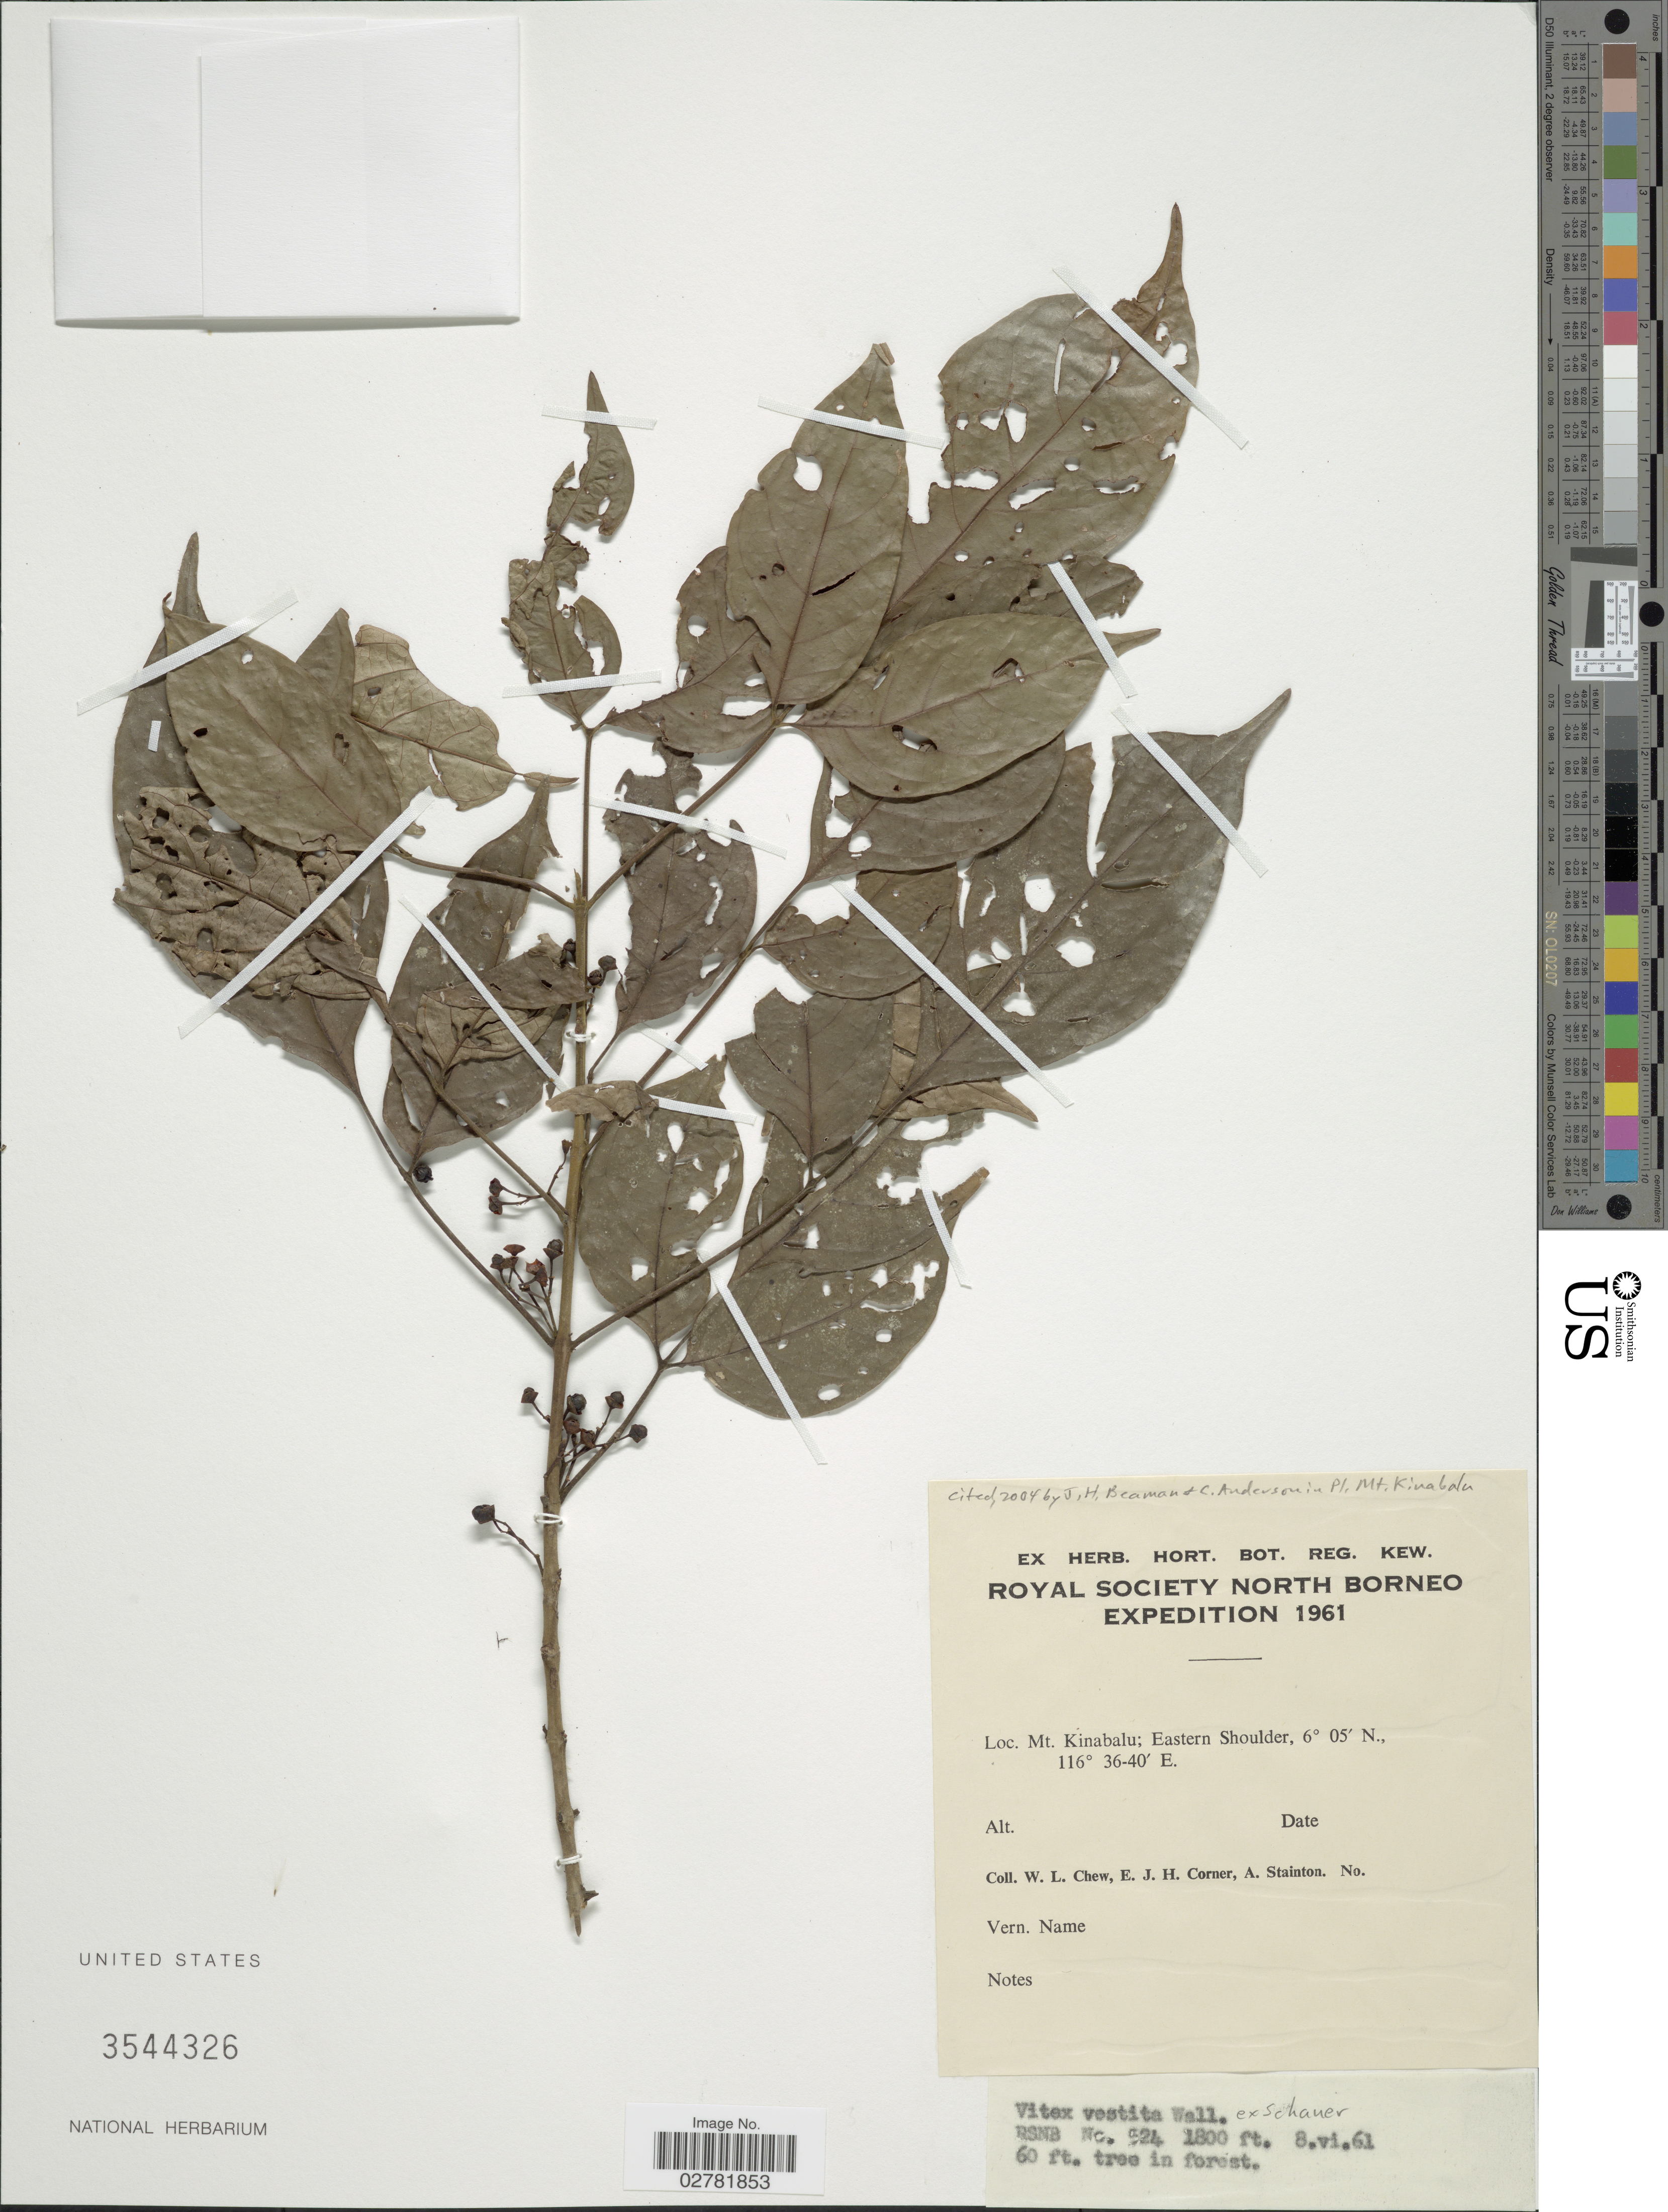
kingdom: Plantae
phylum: Tracheophyta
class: Magnoliopsida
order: Lamiales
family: Lamiaceae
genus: Vitex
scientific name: Vitex vestita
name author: Wall. ex Walp.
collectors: W. Chew, E. Corner & A. Stainton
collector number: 524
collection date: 1961-06-08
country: Malaysia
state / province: Sabah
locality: North Borneo. Mt. Kinabalu; Eastern Shoulder.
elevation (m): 549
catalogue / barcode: US 3544326